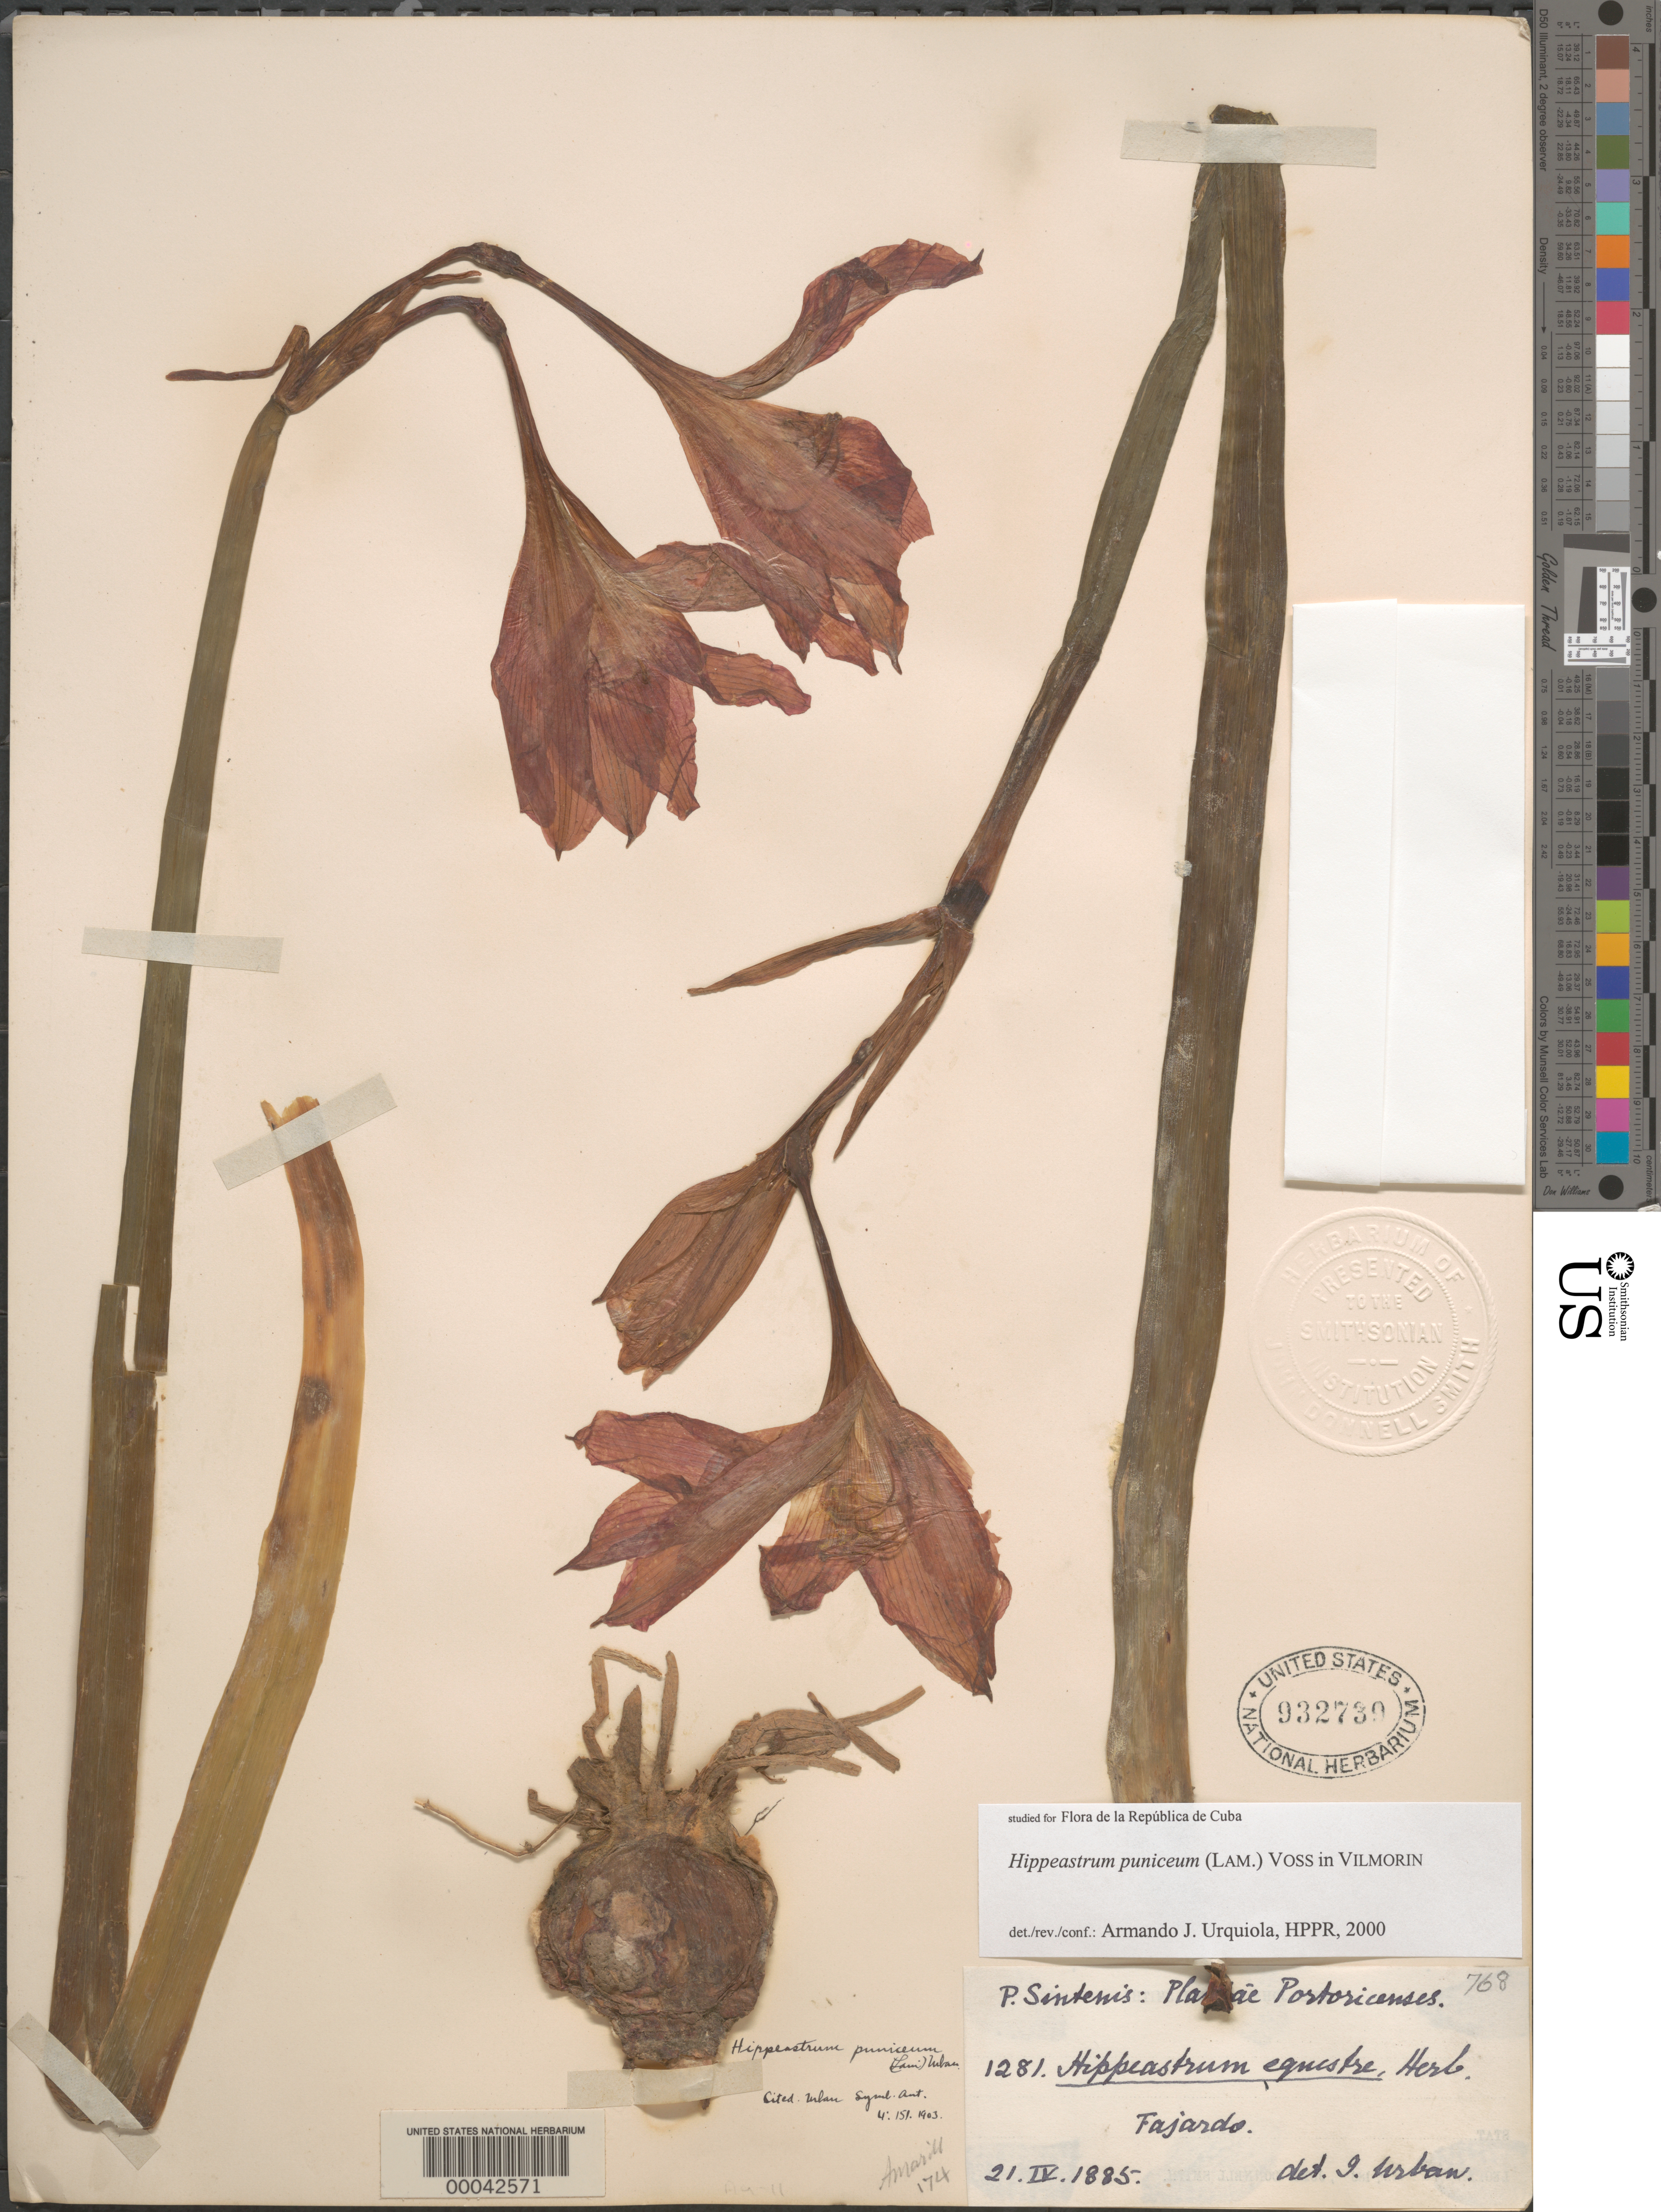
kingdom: Plantae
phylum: Tracheophyta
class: Liliopsida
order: Asparagales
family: Amaryllidaceae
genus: Hippeastrum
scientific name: Hippeastrum puniceum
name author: (Lam.) Voss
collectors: P. Sintenis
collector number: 1281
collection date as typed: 21 Apr 1885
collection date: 1885-04-21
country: Puerto Rico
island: Greater Antilles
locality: Sierra de Naguabo ad Rio Blanco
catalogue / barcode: US 932739